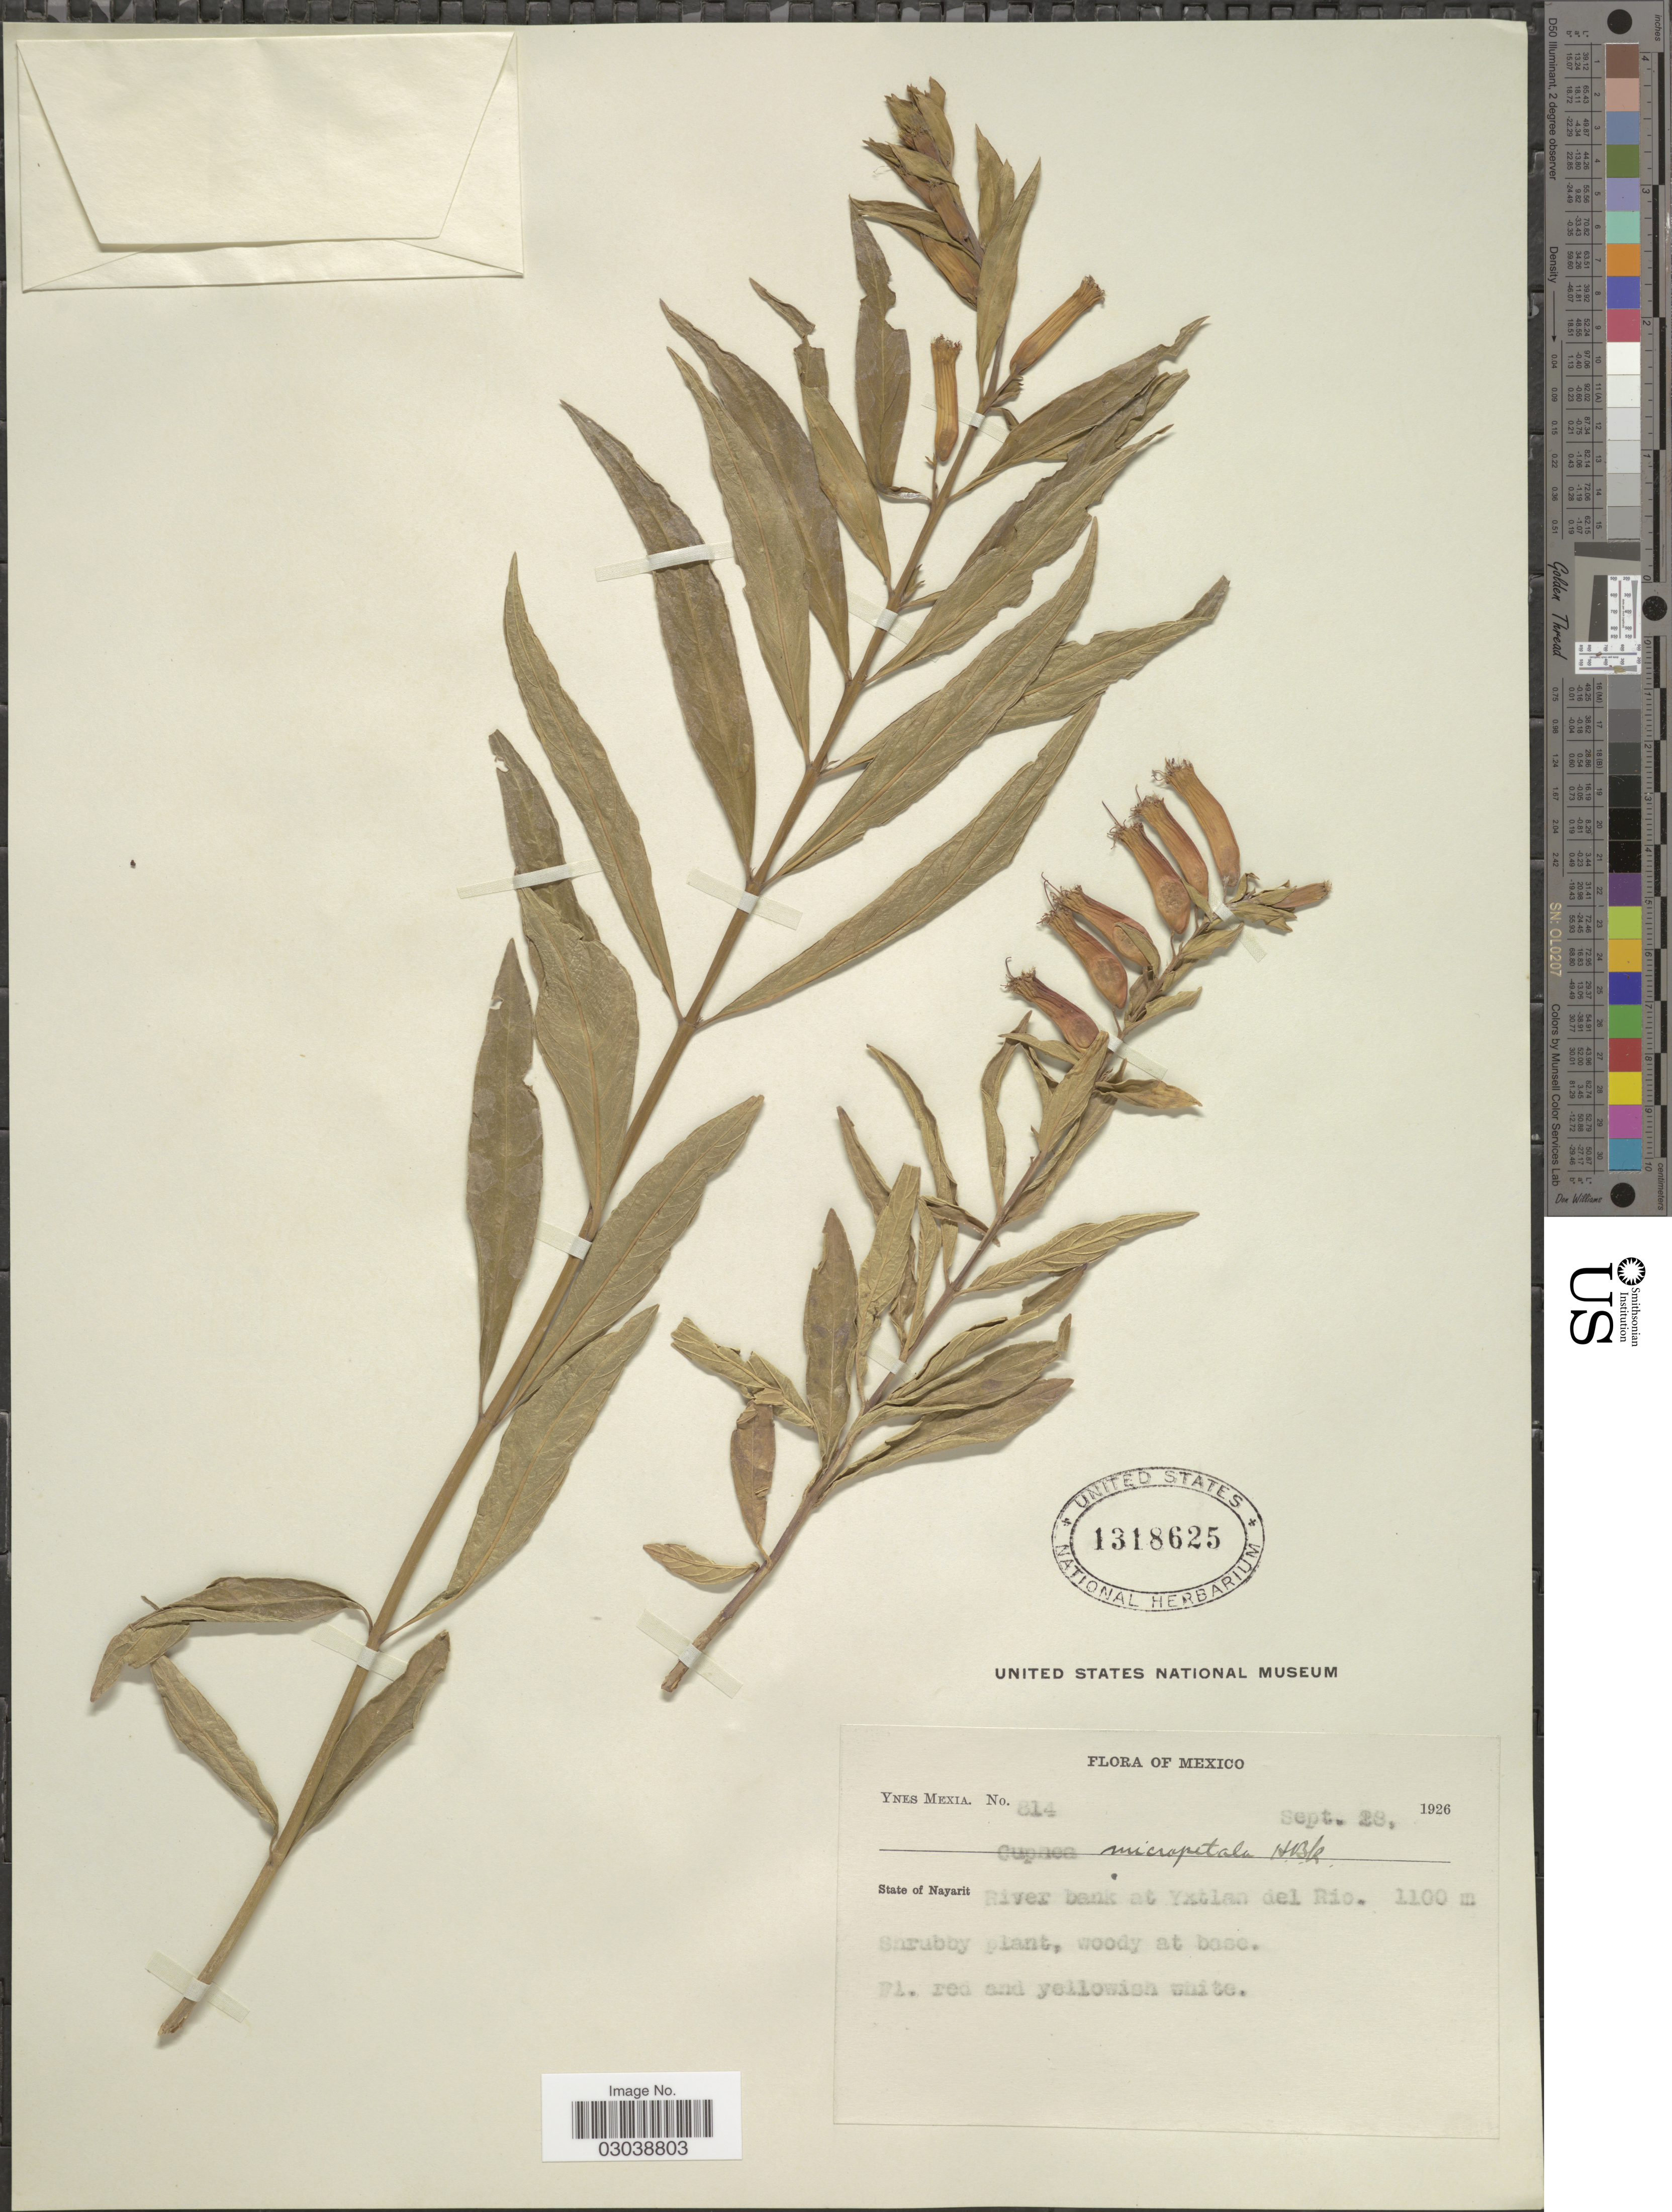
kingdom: Plantae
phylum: Tracheophyta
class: Magnoliopsida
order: Myrtales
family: Lythraceae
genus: Cuphea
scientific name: Cuphea micropetala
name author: Kunth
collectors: Y. Mexia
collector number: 814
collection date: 1926-09-28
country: Mexico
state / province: Nayarit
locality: River bank at Yxtlan del Rio.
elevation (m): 1100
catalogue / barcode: US 1318625